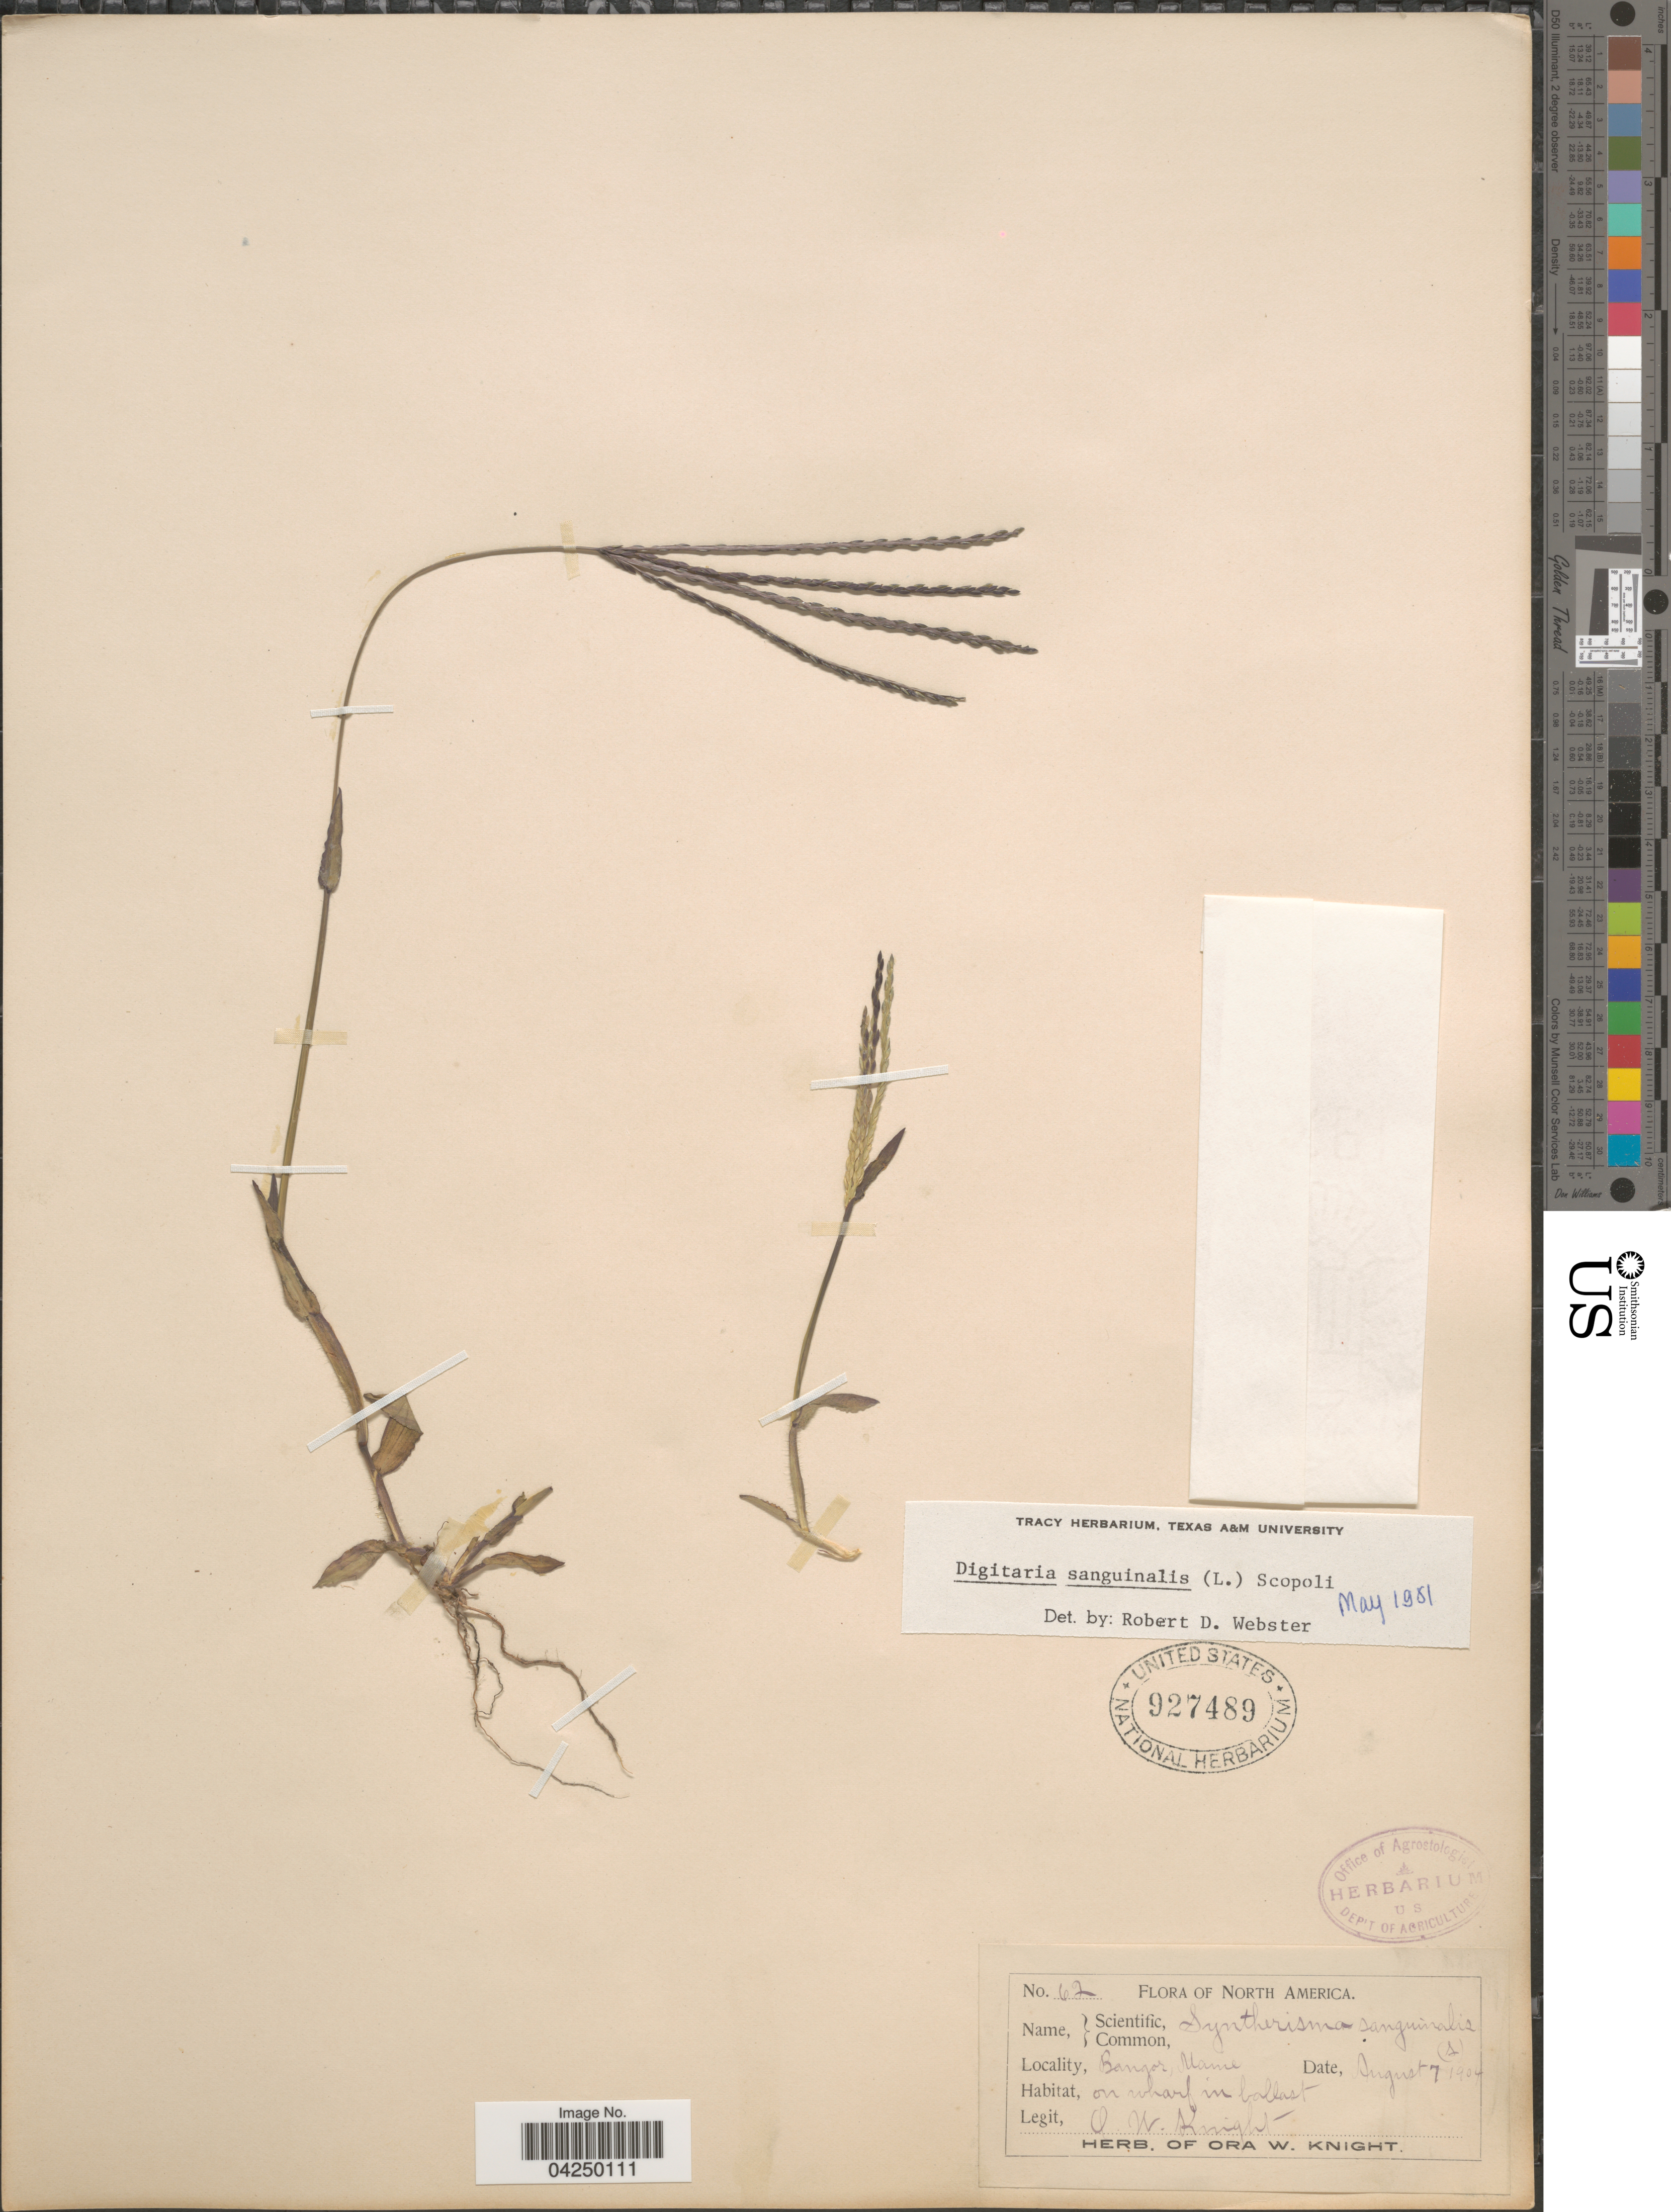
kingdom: Plantae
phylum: Tracheophyta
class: Liliopsida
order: Poales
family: Poaceae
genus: Digitaria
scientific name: Digitaria sanguinalis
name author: (L.) Scop.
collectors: O. Knight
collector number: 62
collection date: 1904-08-07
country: United States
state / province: Maine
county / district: Penobscot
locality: Bangor. On wharf in ballast.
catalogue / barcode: US 927489